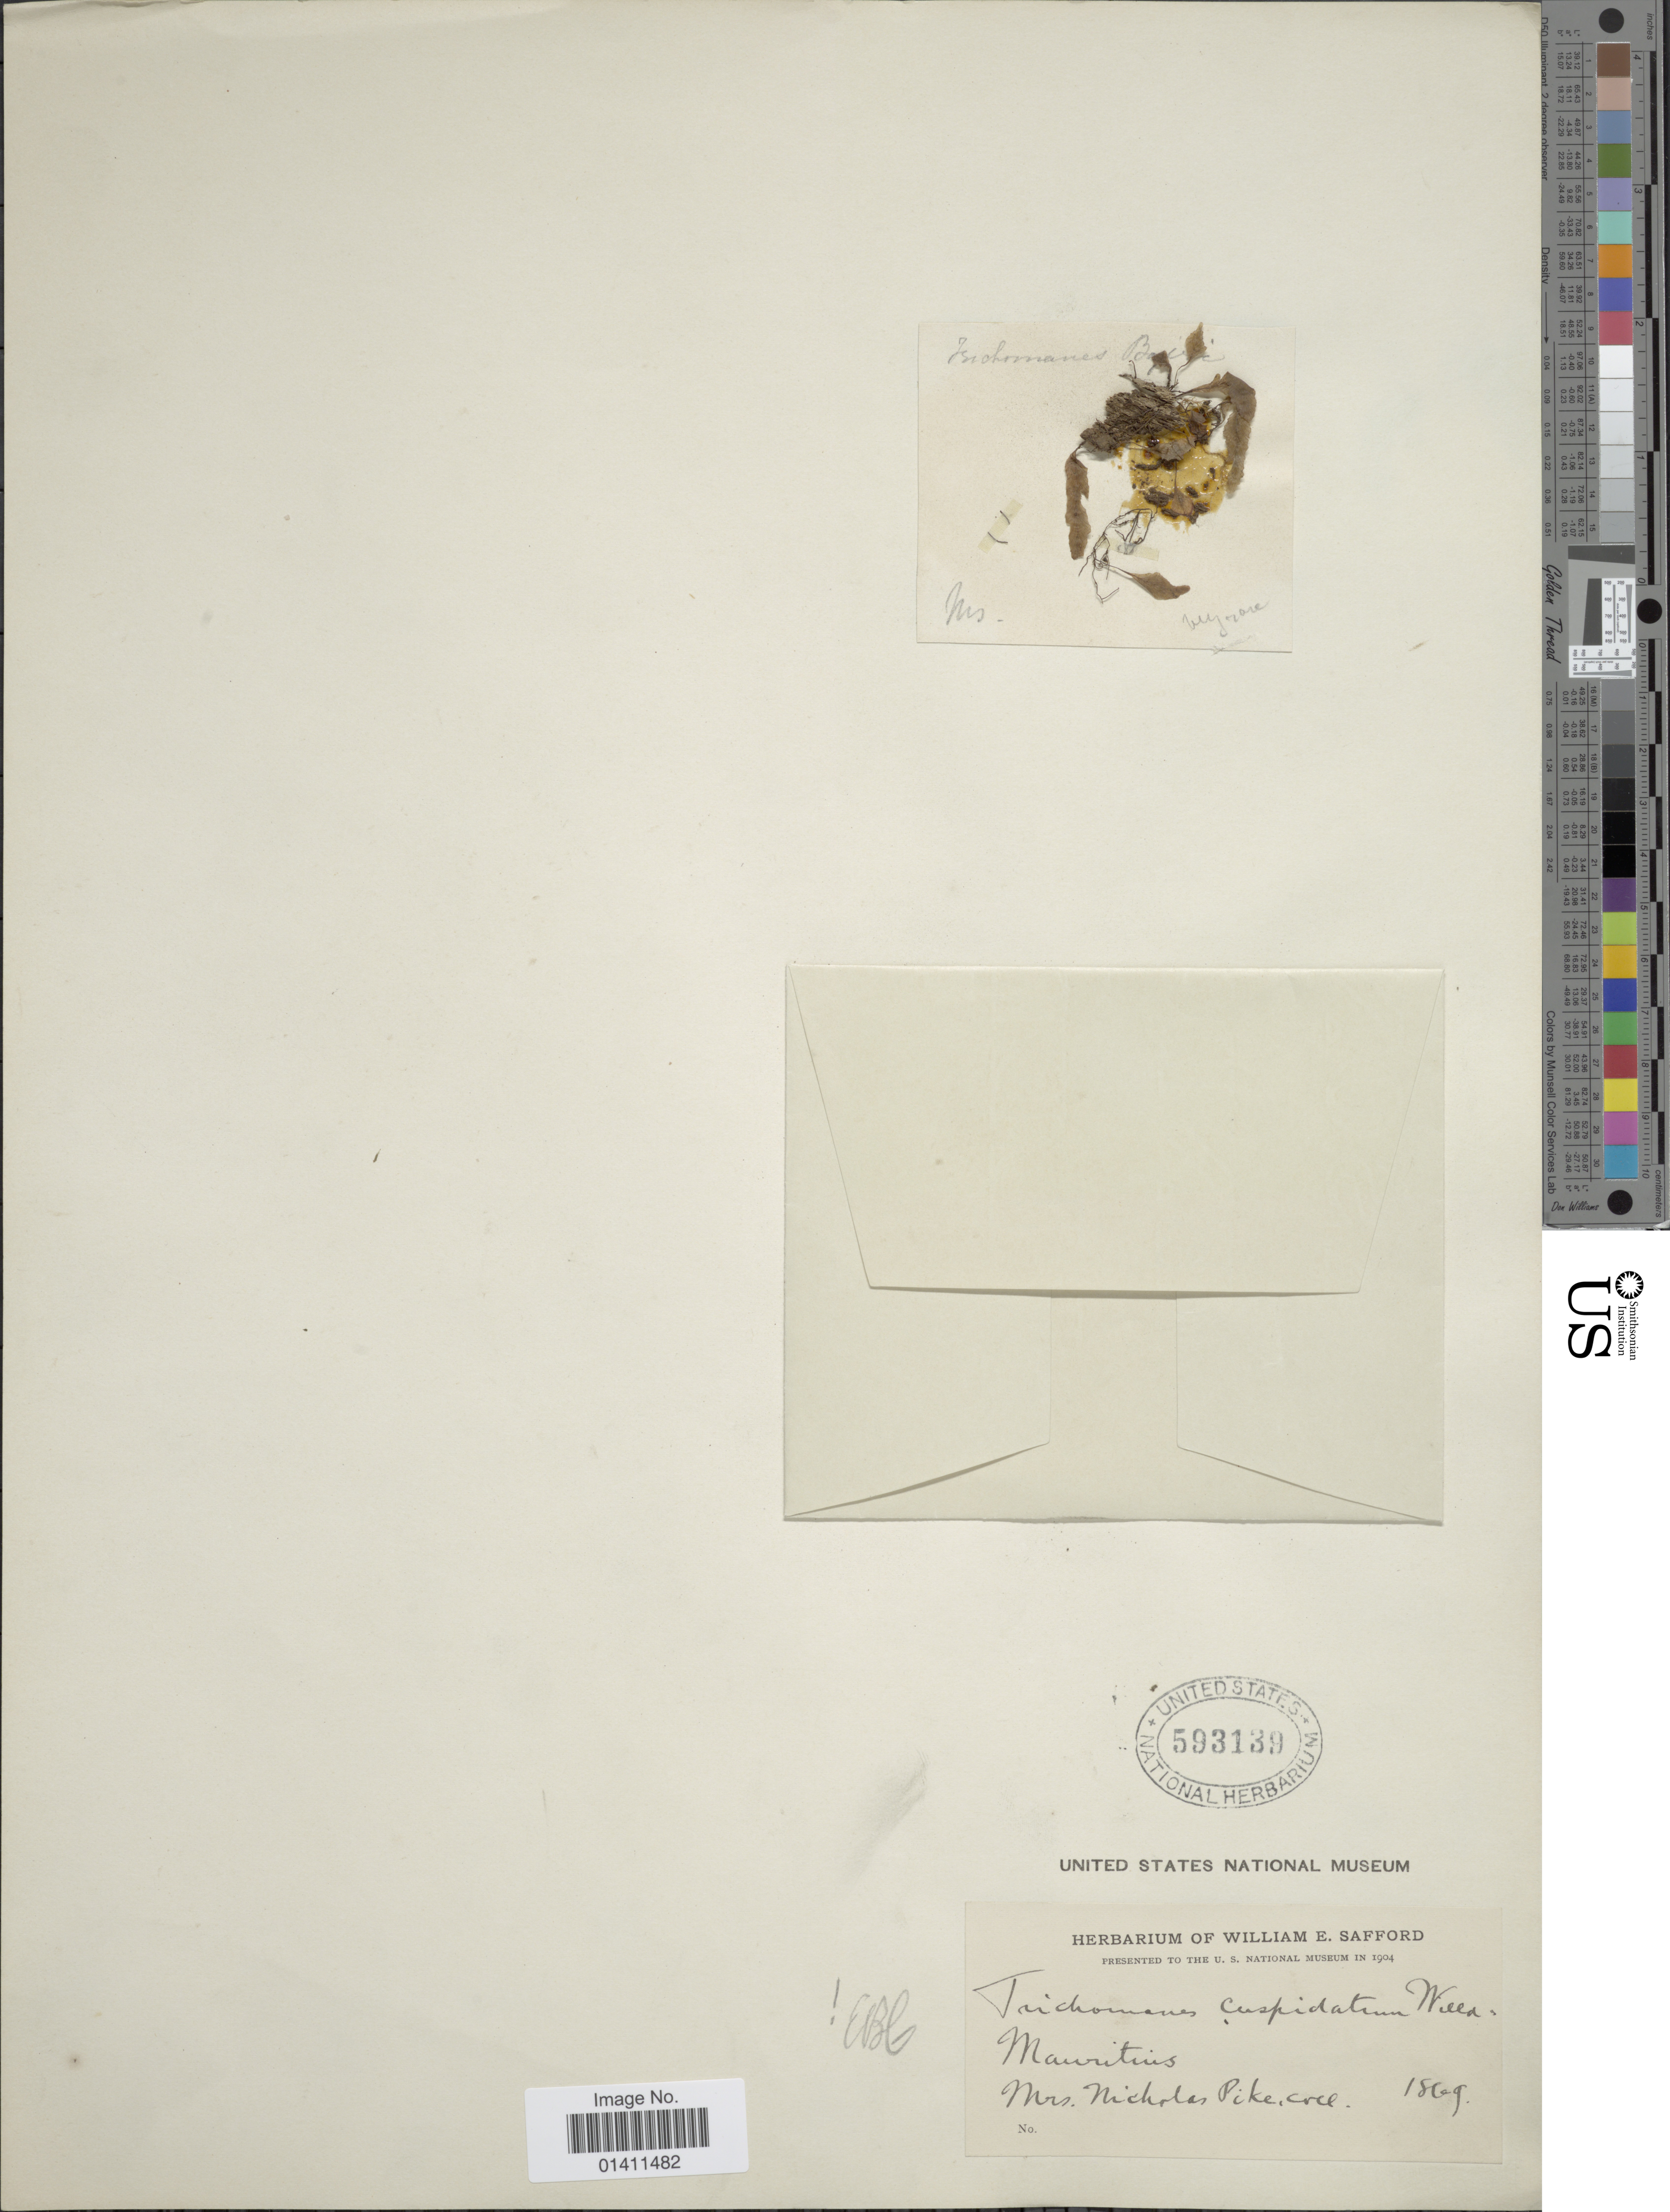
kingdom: Plantae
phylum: Tracheophyta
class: Polypodiopsida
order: Hymenophyllales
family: Hymenophyllaceae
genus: Didymoglossum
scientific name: Didymoglossum cuspidatum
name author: (Willd.) Ebihara & Dubuisson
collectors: N. Pike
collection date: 1869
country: Mauritius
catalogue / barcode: US 593139